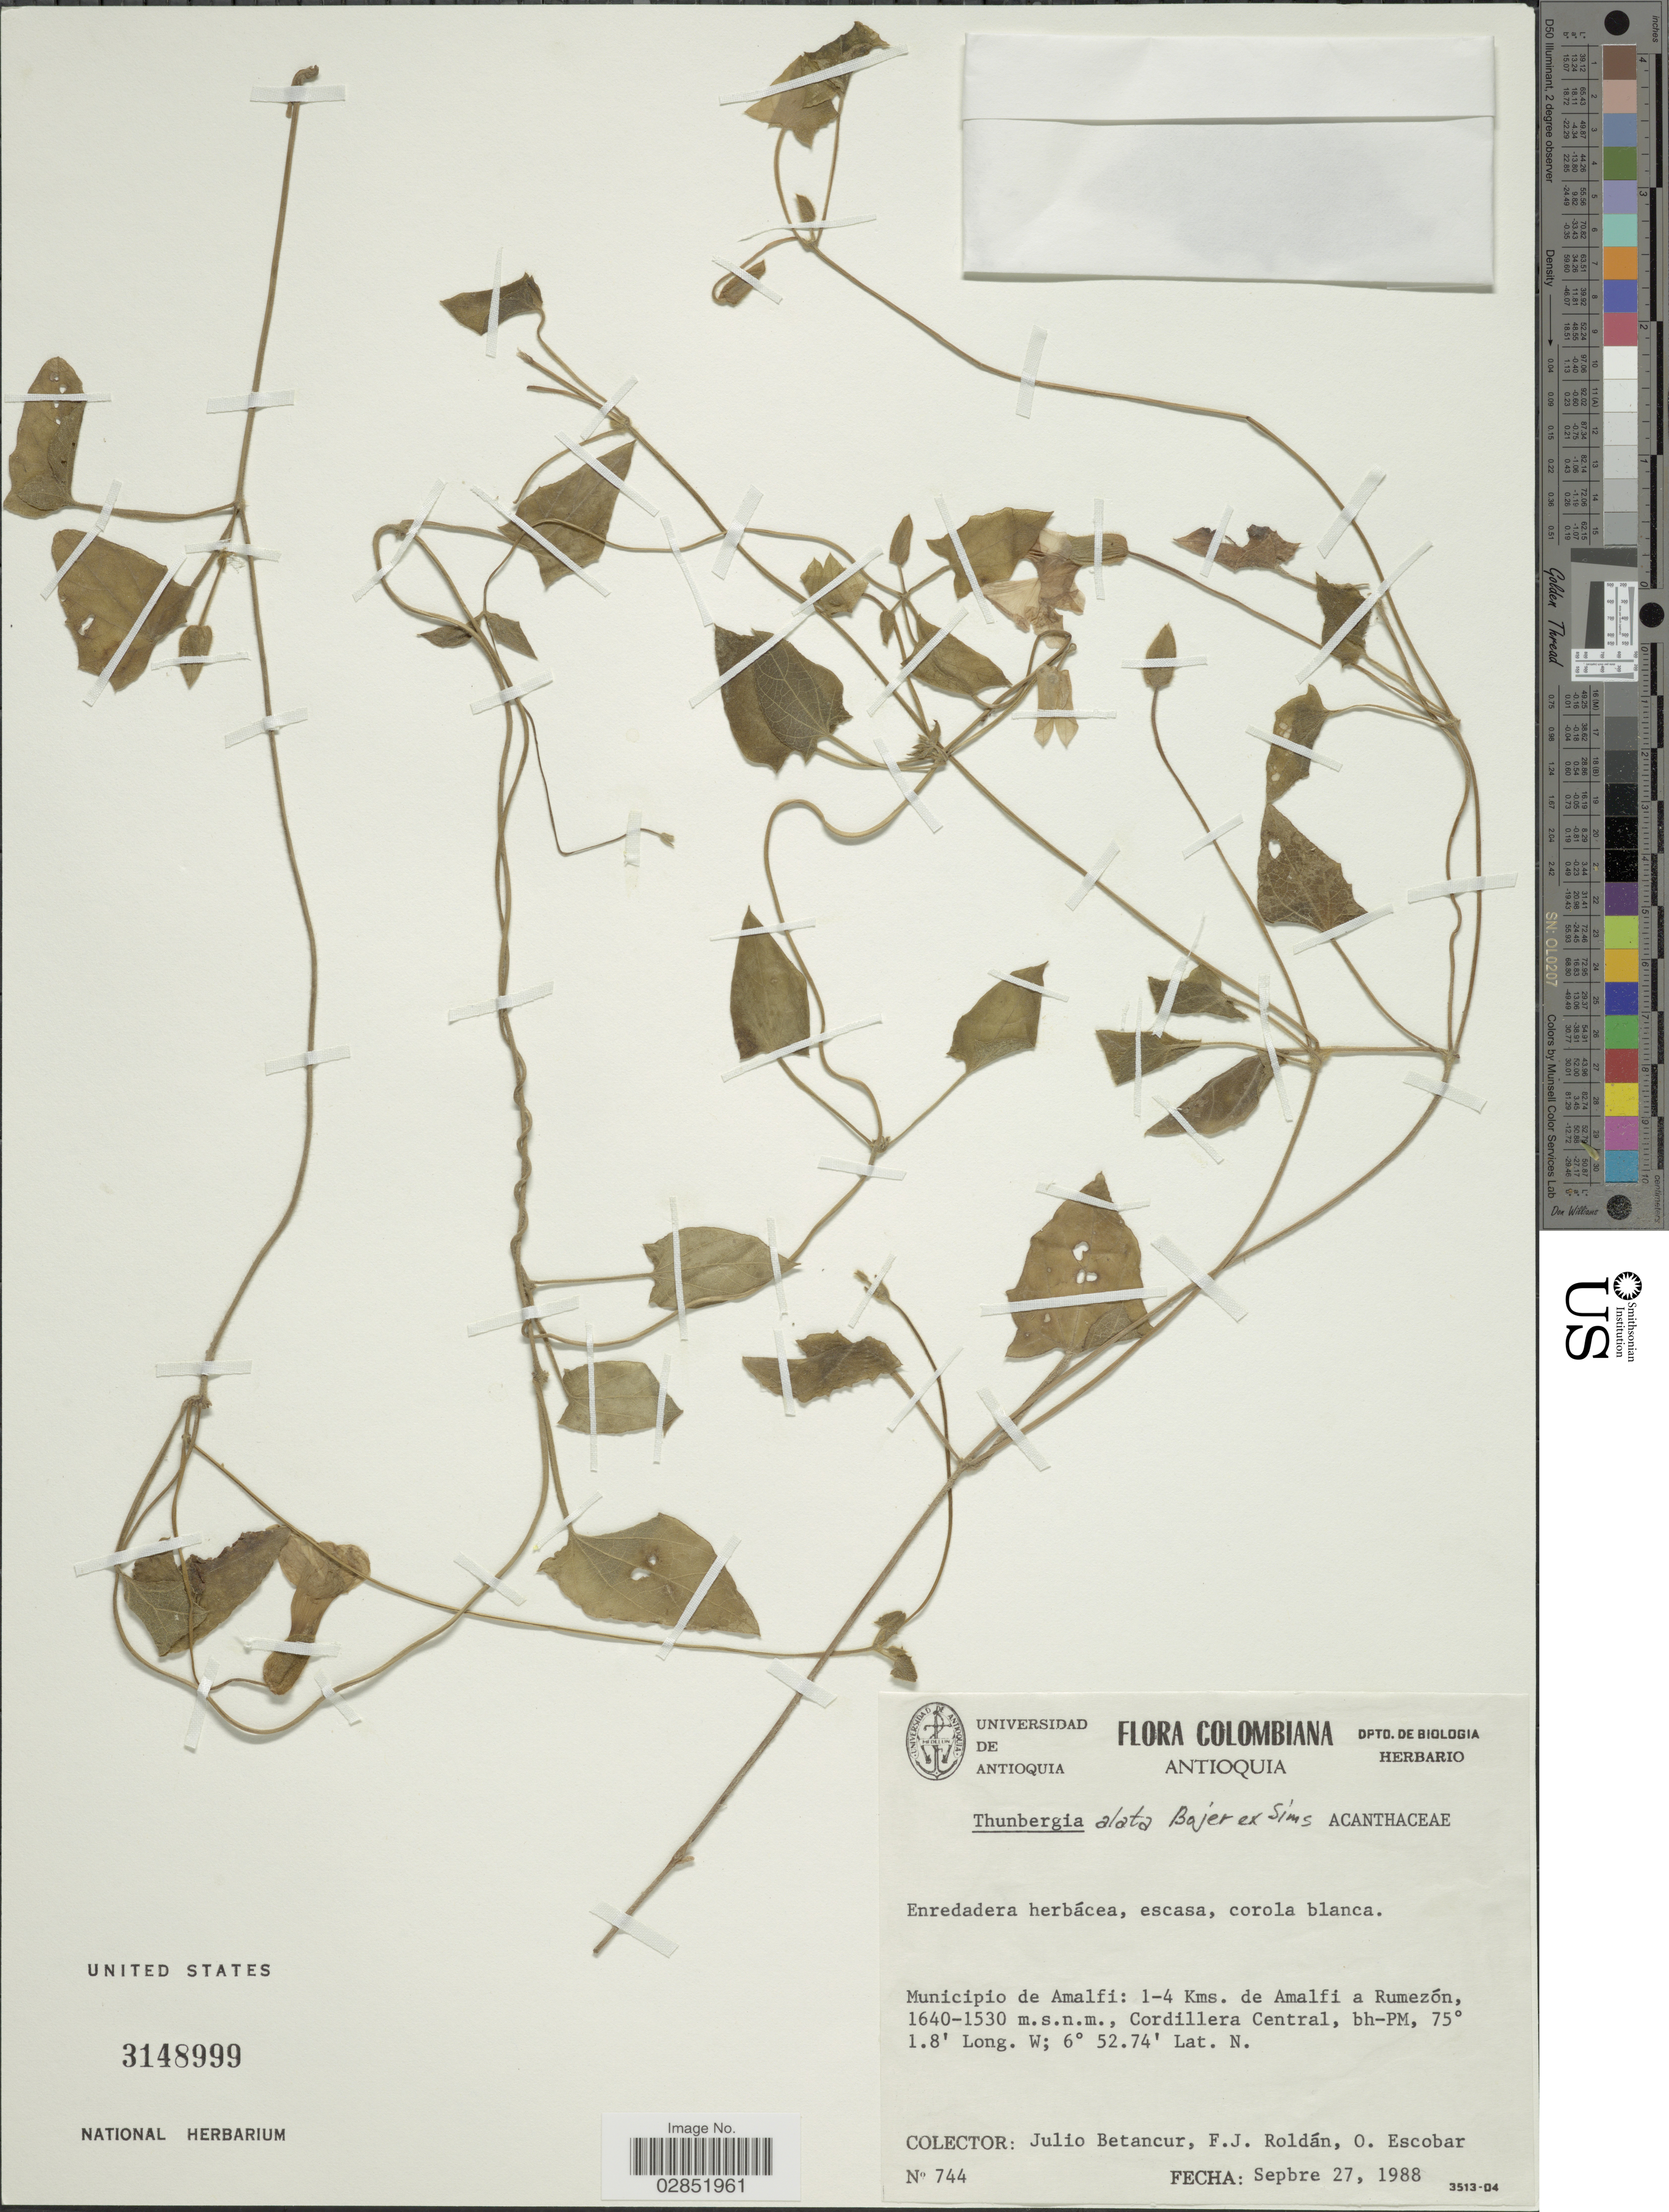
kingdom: Plantae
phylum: Tracheophyta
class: Magnoliopsida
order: Lamiales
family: Acanthaceae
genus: Thunbergia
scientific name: Thunbergia alata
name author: Bojer ex Sims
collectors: J. Betancur, F. J. Roldán & O. Escobar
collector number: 744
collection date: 1988-09-27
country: Colombia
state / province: Antioquia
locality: Municipio de Amalfi: 1-4 Kms. de Amalfi a Rumezón. Cordillera Central, bh-PM.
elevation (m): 1530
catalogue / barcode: US 2148999